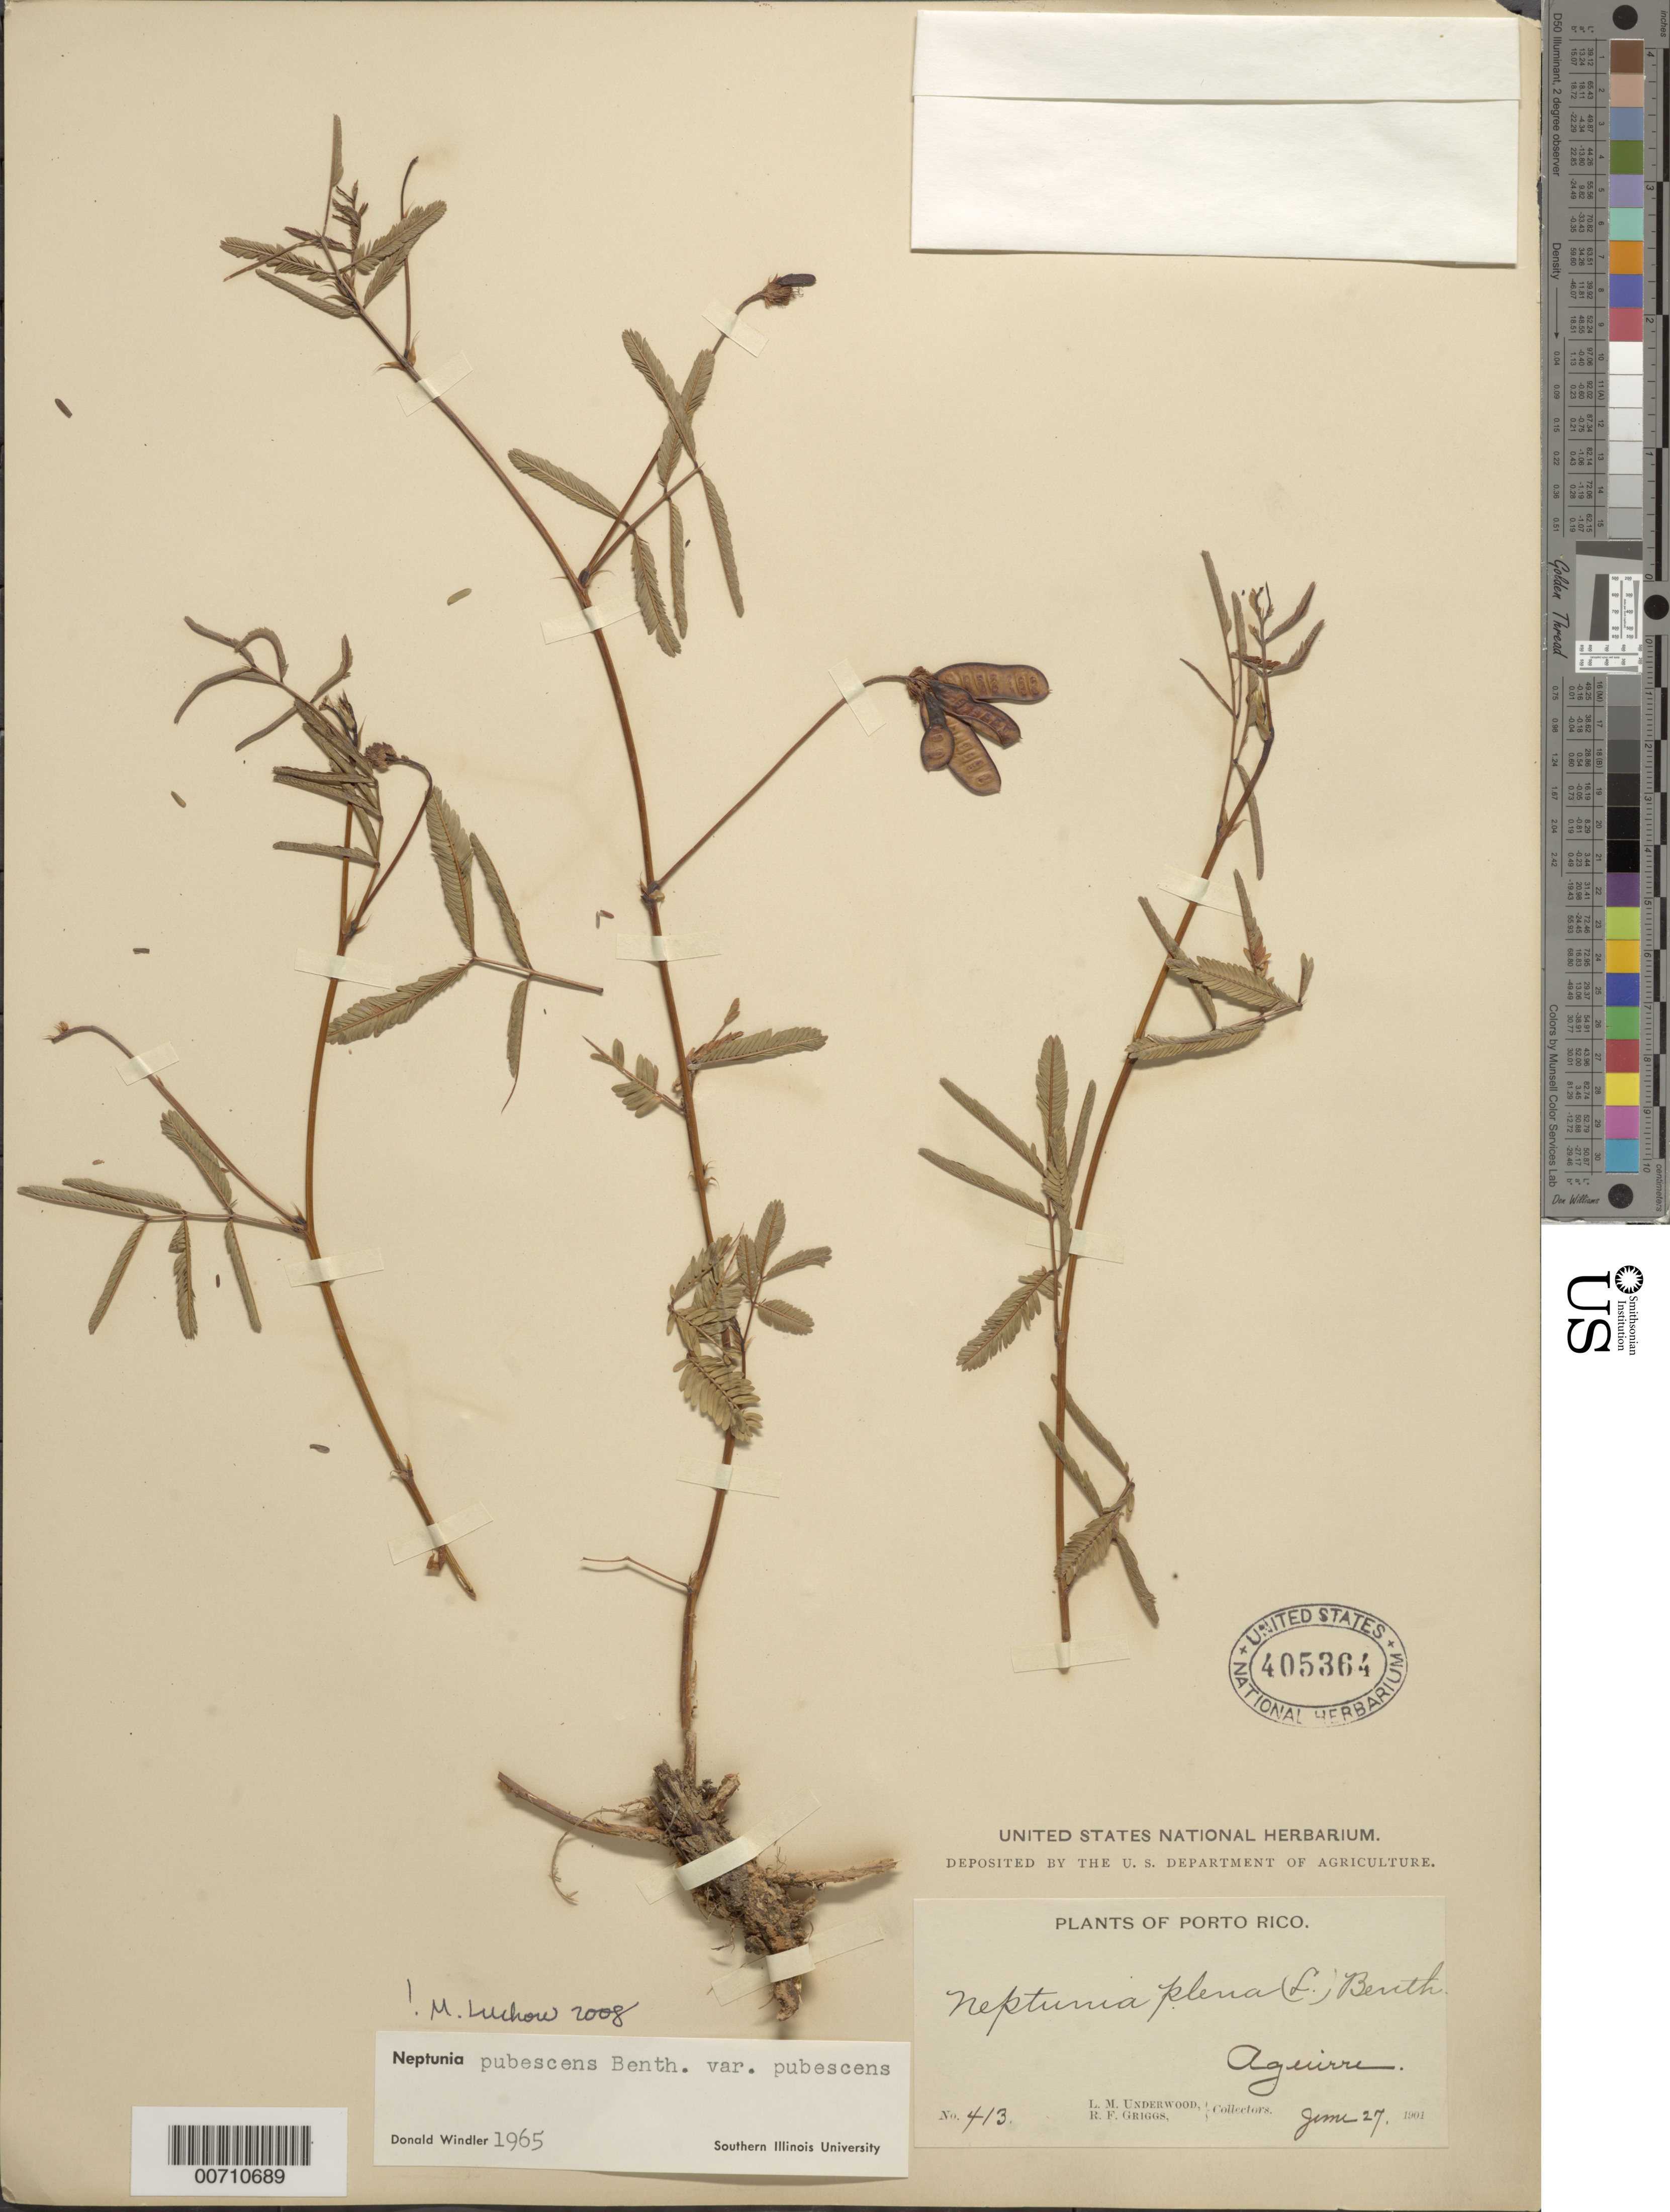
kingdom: Plantae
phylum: Tracheophyta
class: Magnoliopsida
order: Fabales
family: Fabaceae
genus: Neptunia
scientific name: Neptunia pubescens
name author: Benth.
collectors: L. M. Underwood & R. F. Griggs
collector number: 413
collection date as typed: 27 Jun 1901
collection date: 1901-06-27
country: Puerto Rico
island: Greater Antilles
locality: Aguirre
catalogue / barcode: US 405364